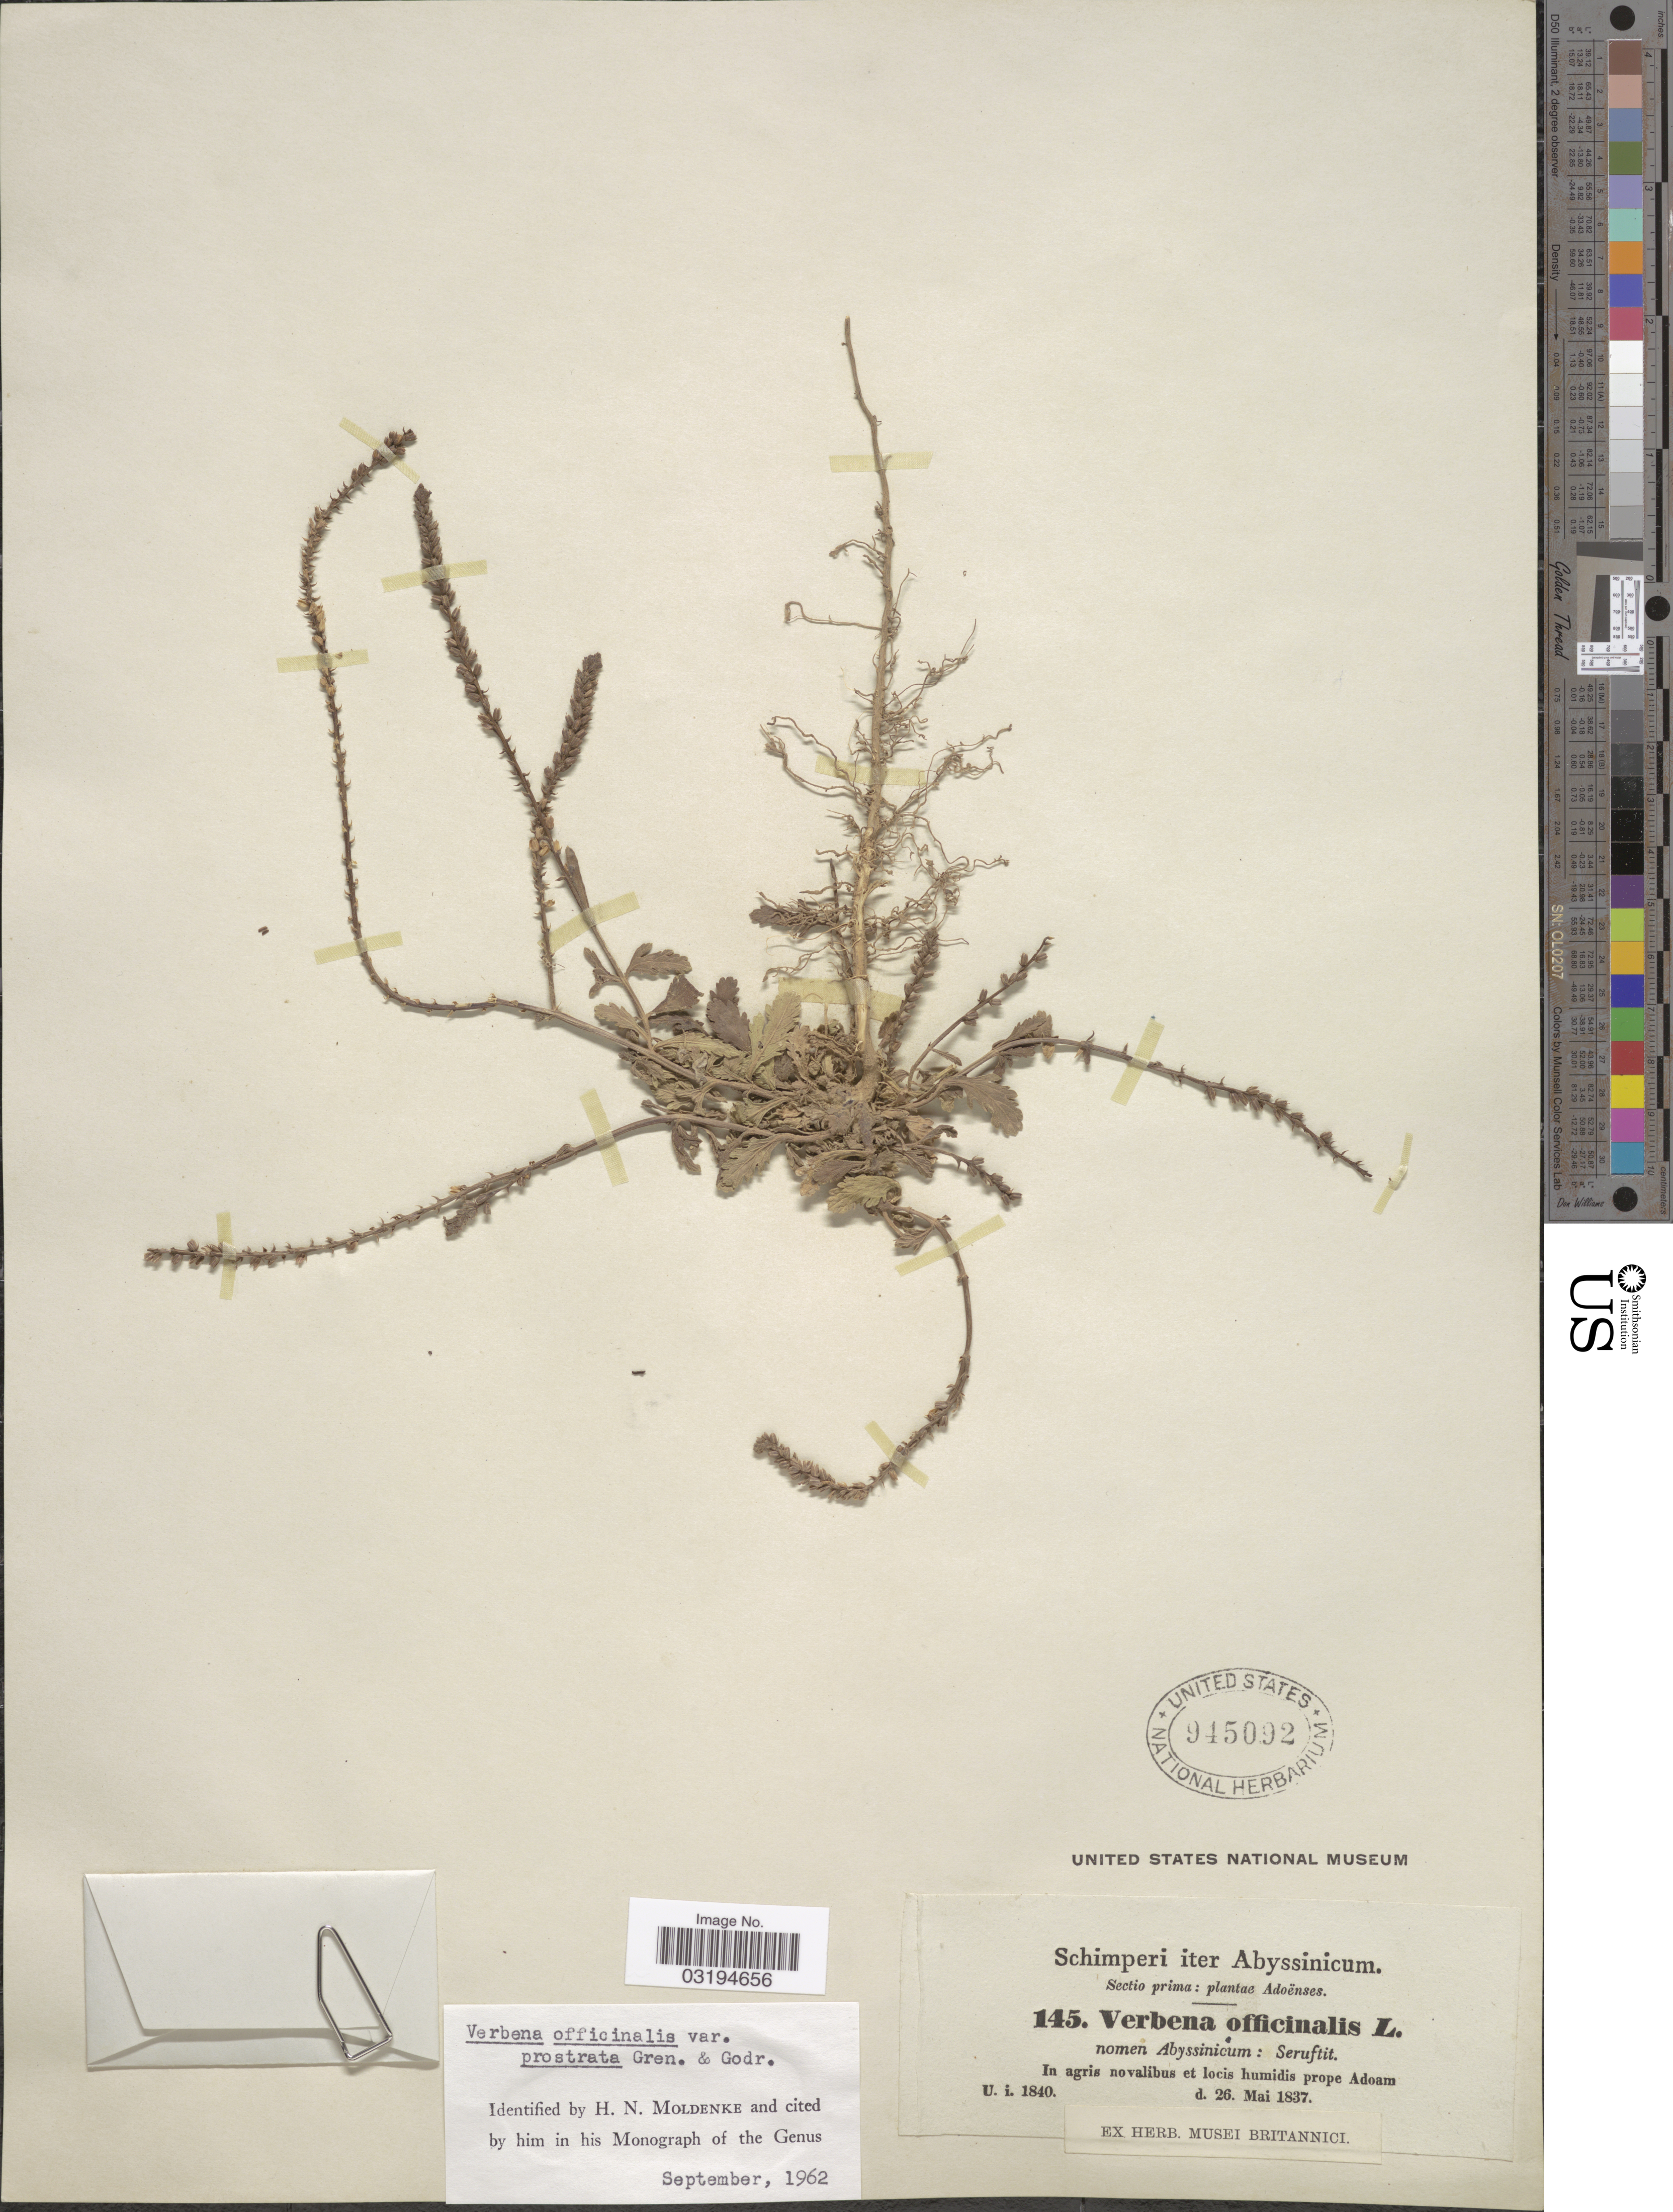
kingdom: Plantae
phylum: Tracheophyta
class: Magnoliopsida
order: Lamiales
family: Verbenaceae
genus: Verbena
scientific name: Verbena officinalis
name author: L.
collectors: -. Schimper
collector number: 145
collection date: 1837-05-26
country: Eritrea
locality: Abyssinicum. In agris novalibus et locis humidis prope Adoam.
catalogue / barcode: US 945092